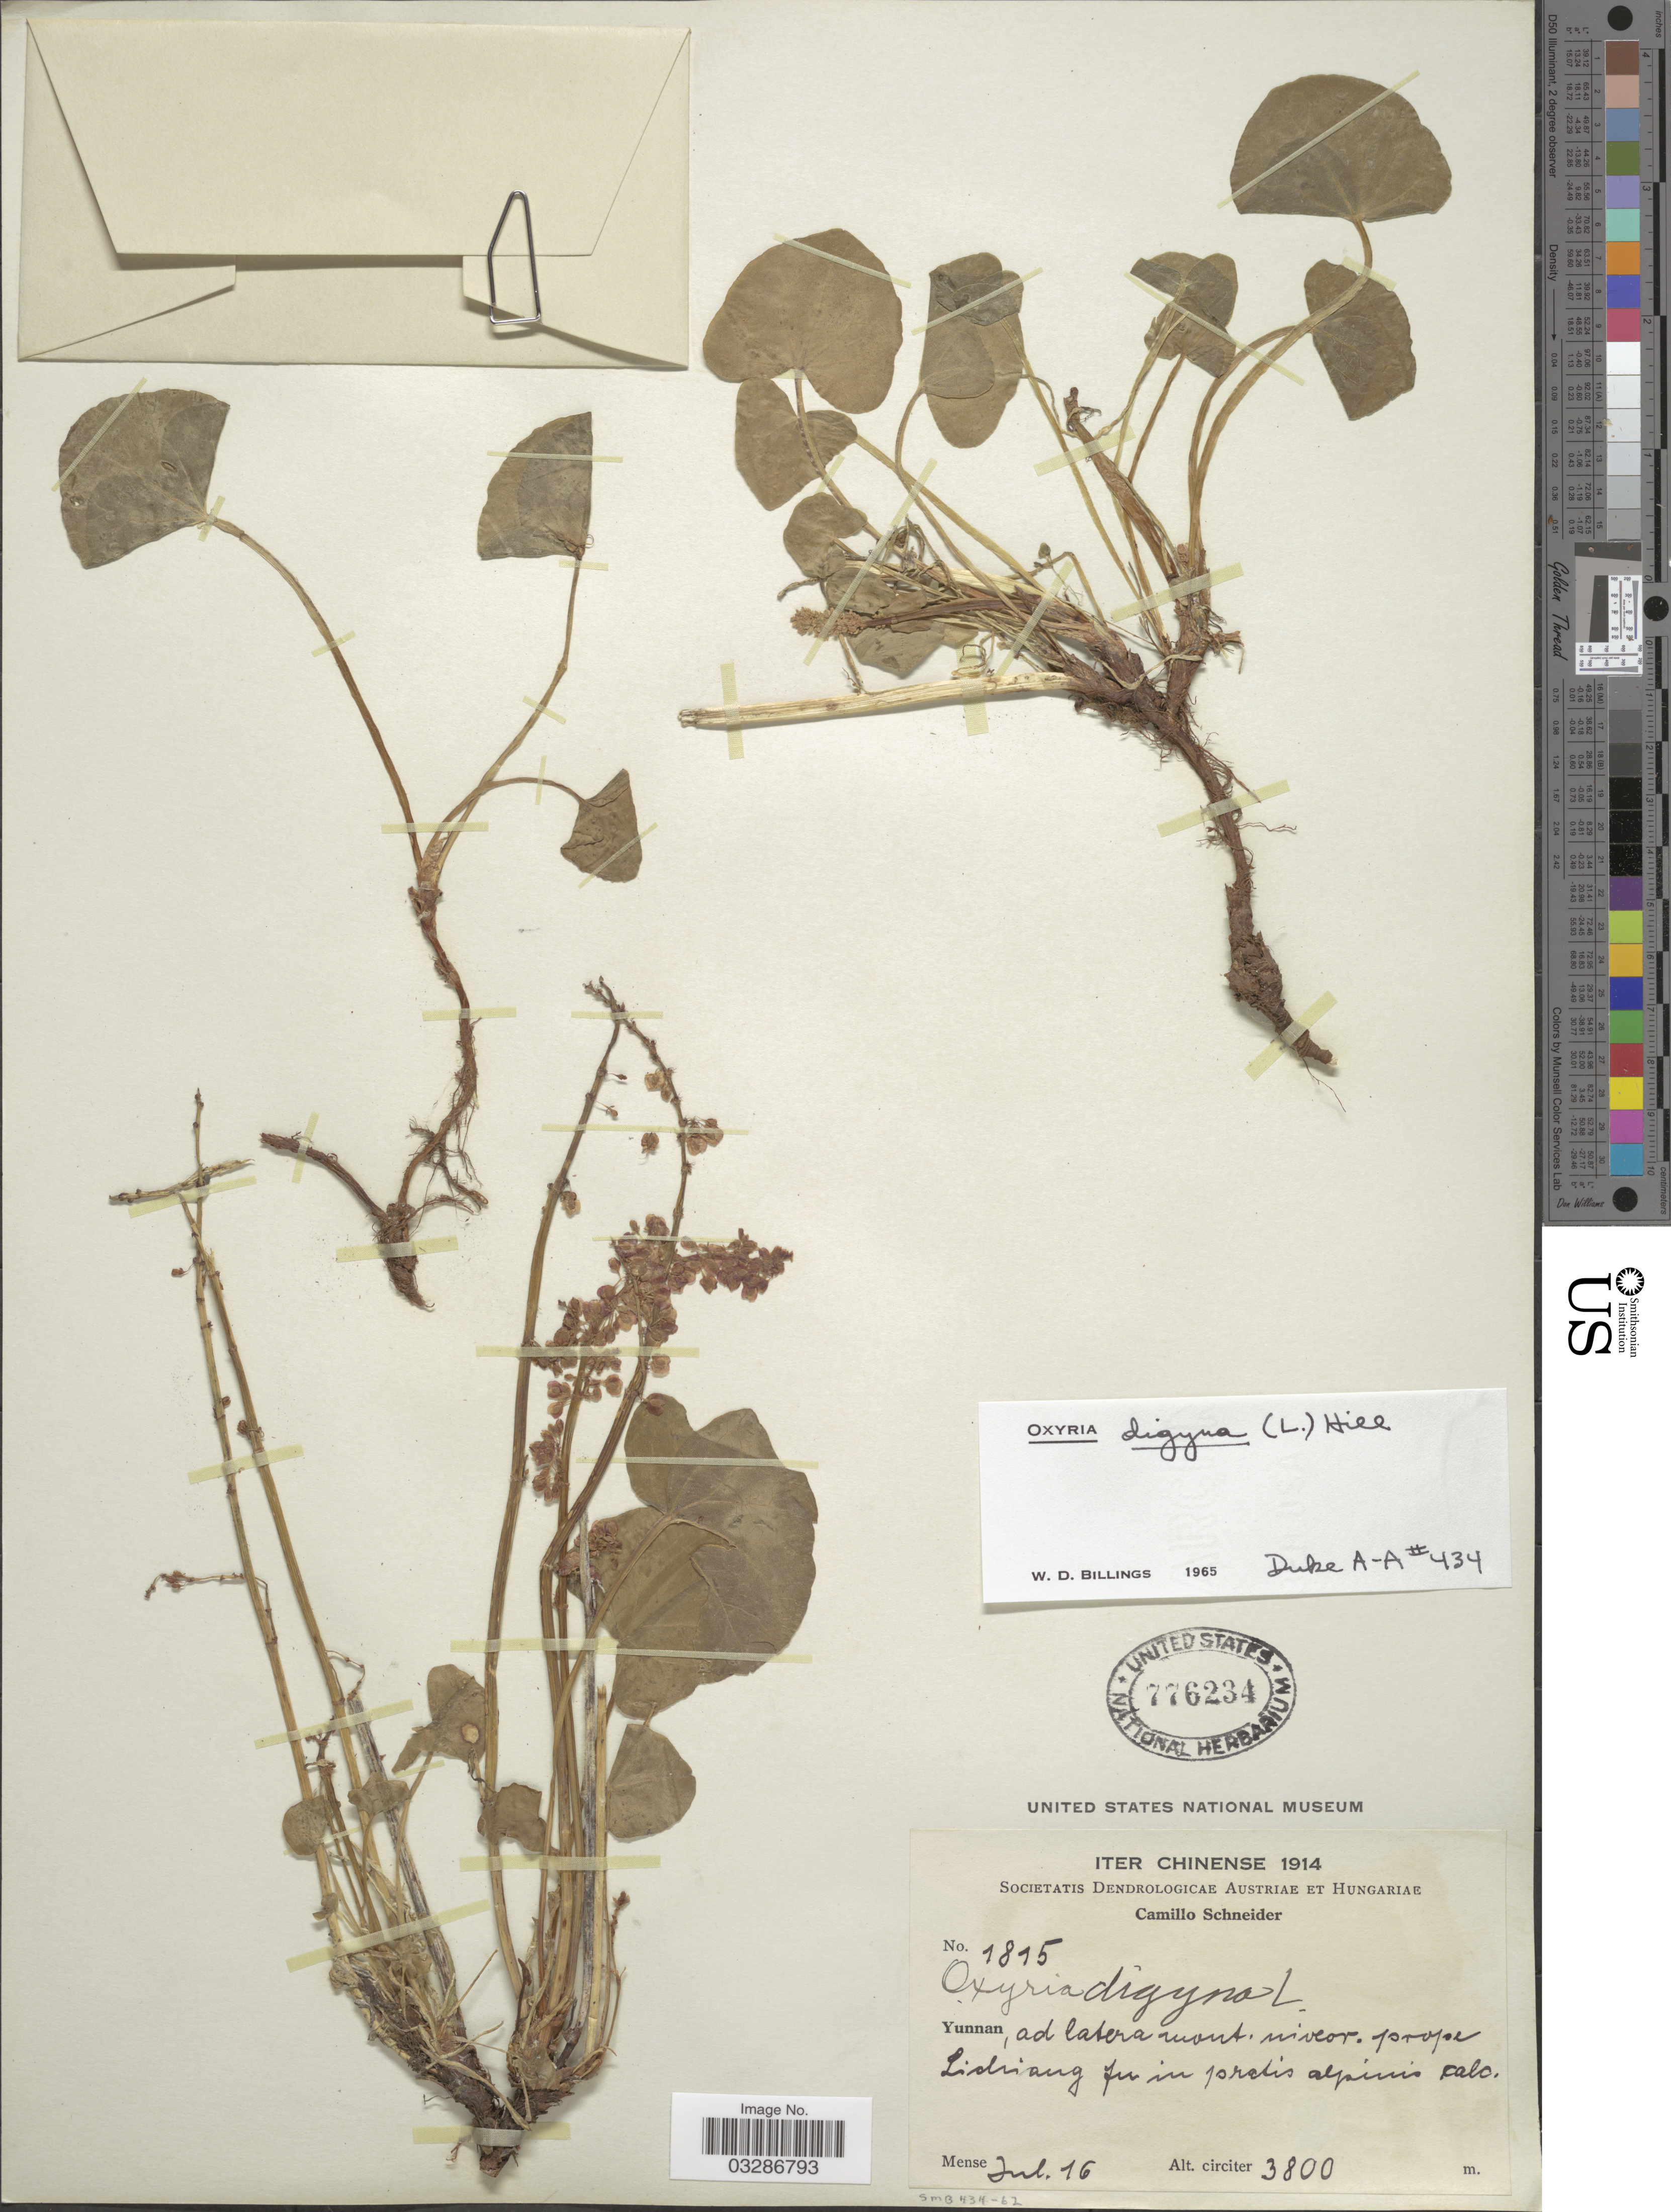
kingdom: Plantae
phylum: Tracheophyta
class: Magnoliopsida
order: Caryophyllales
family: Polygonaceae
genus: Oxyria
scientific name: Oxyria digyna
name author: (L.) Hill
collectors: C. K. Schneider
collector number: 1815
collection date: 1914-07-16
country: China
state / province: Yunnan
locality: Ad latera mont. niveor. prope Lichiang fu in pratis alpinis calc.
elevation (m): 3800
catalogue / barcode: US 776234